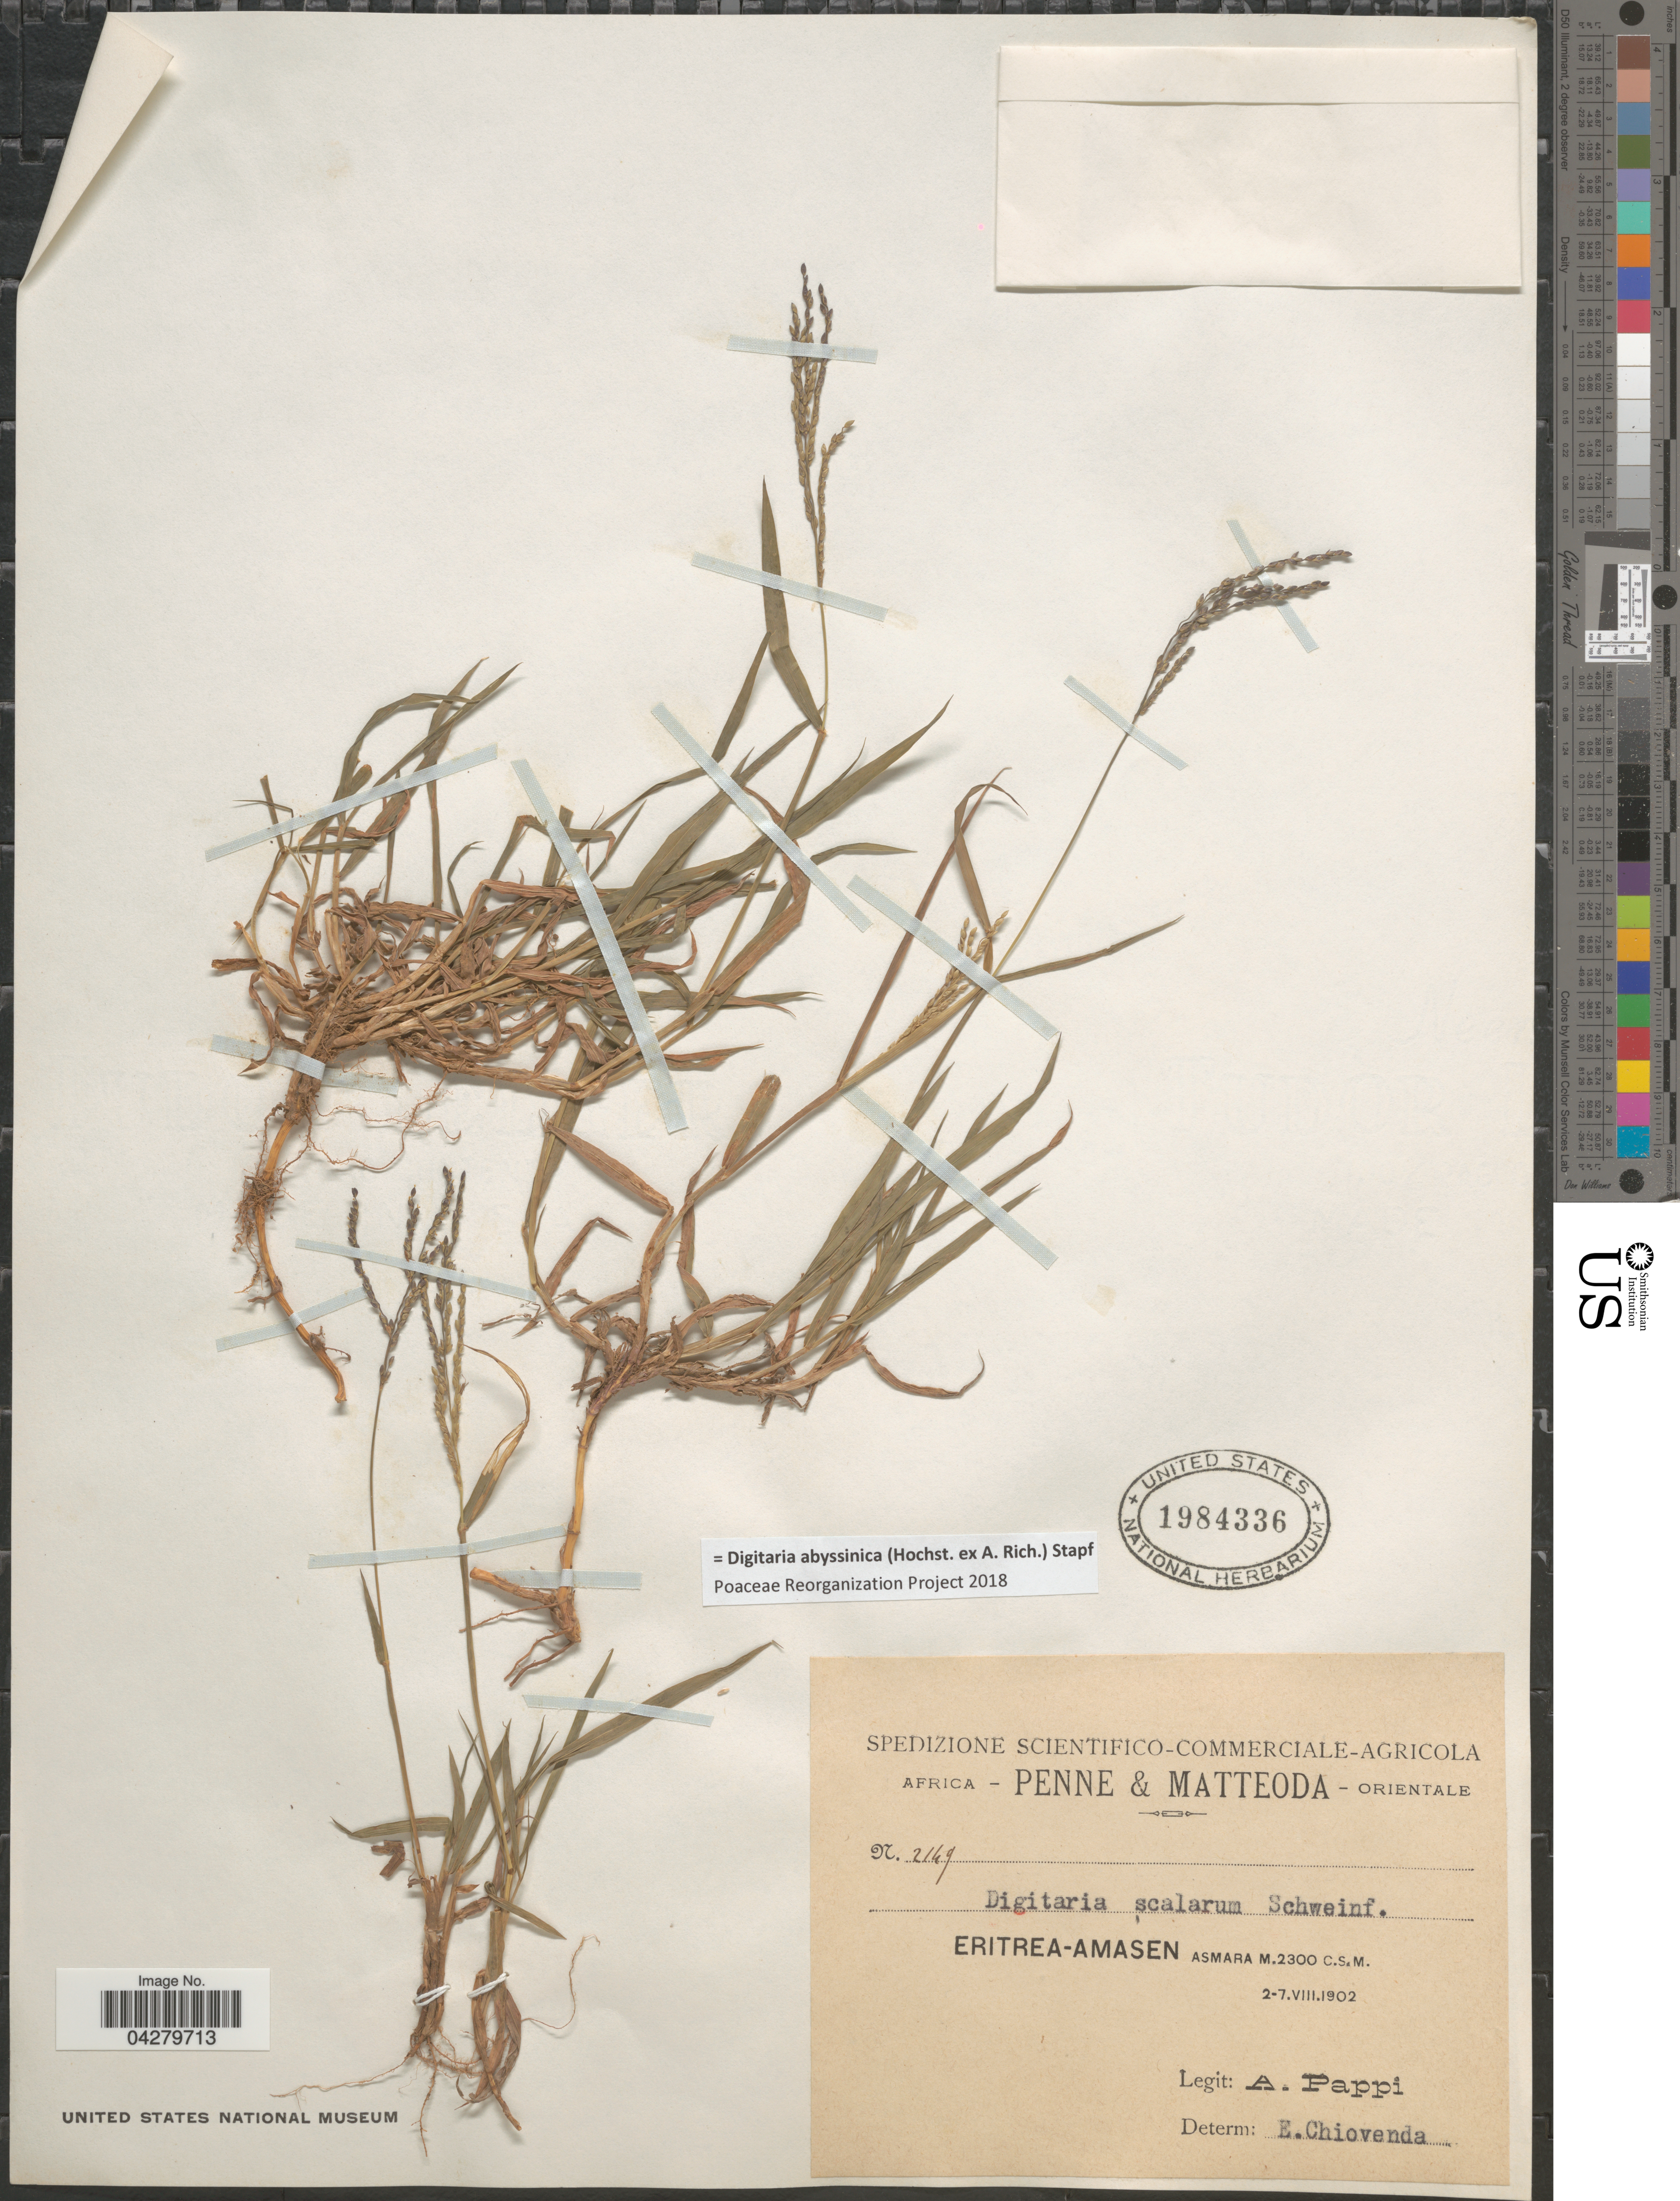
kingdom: Plantae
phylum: Tracheophyta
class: Liliopsida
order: Poales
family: Poaceae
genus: Digitaria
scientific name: Digitaria abyssinica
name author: (Hochst. ex Rich.) Stapf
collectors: A. Pappi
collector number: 2149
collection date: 1902-08-02/1902-08-07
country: Eritrea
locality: Africa Orientale. Eritrea-Amasen Asmara.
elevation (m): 2300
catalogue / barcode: US 1984336